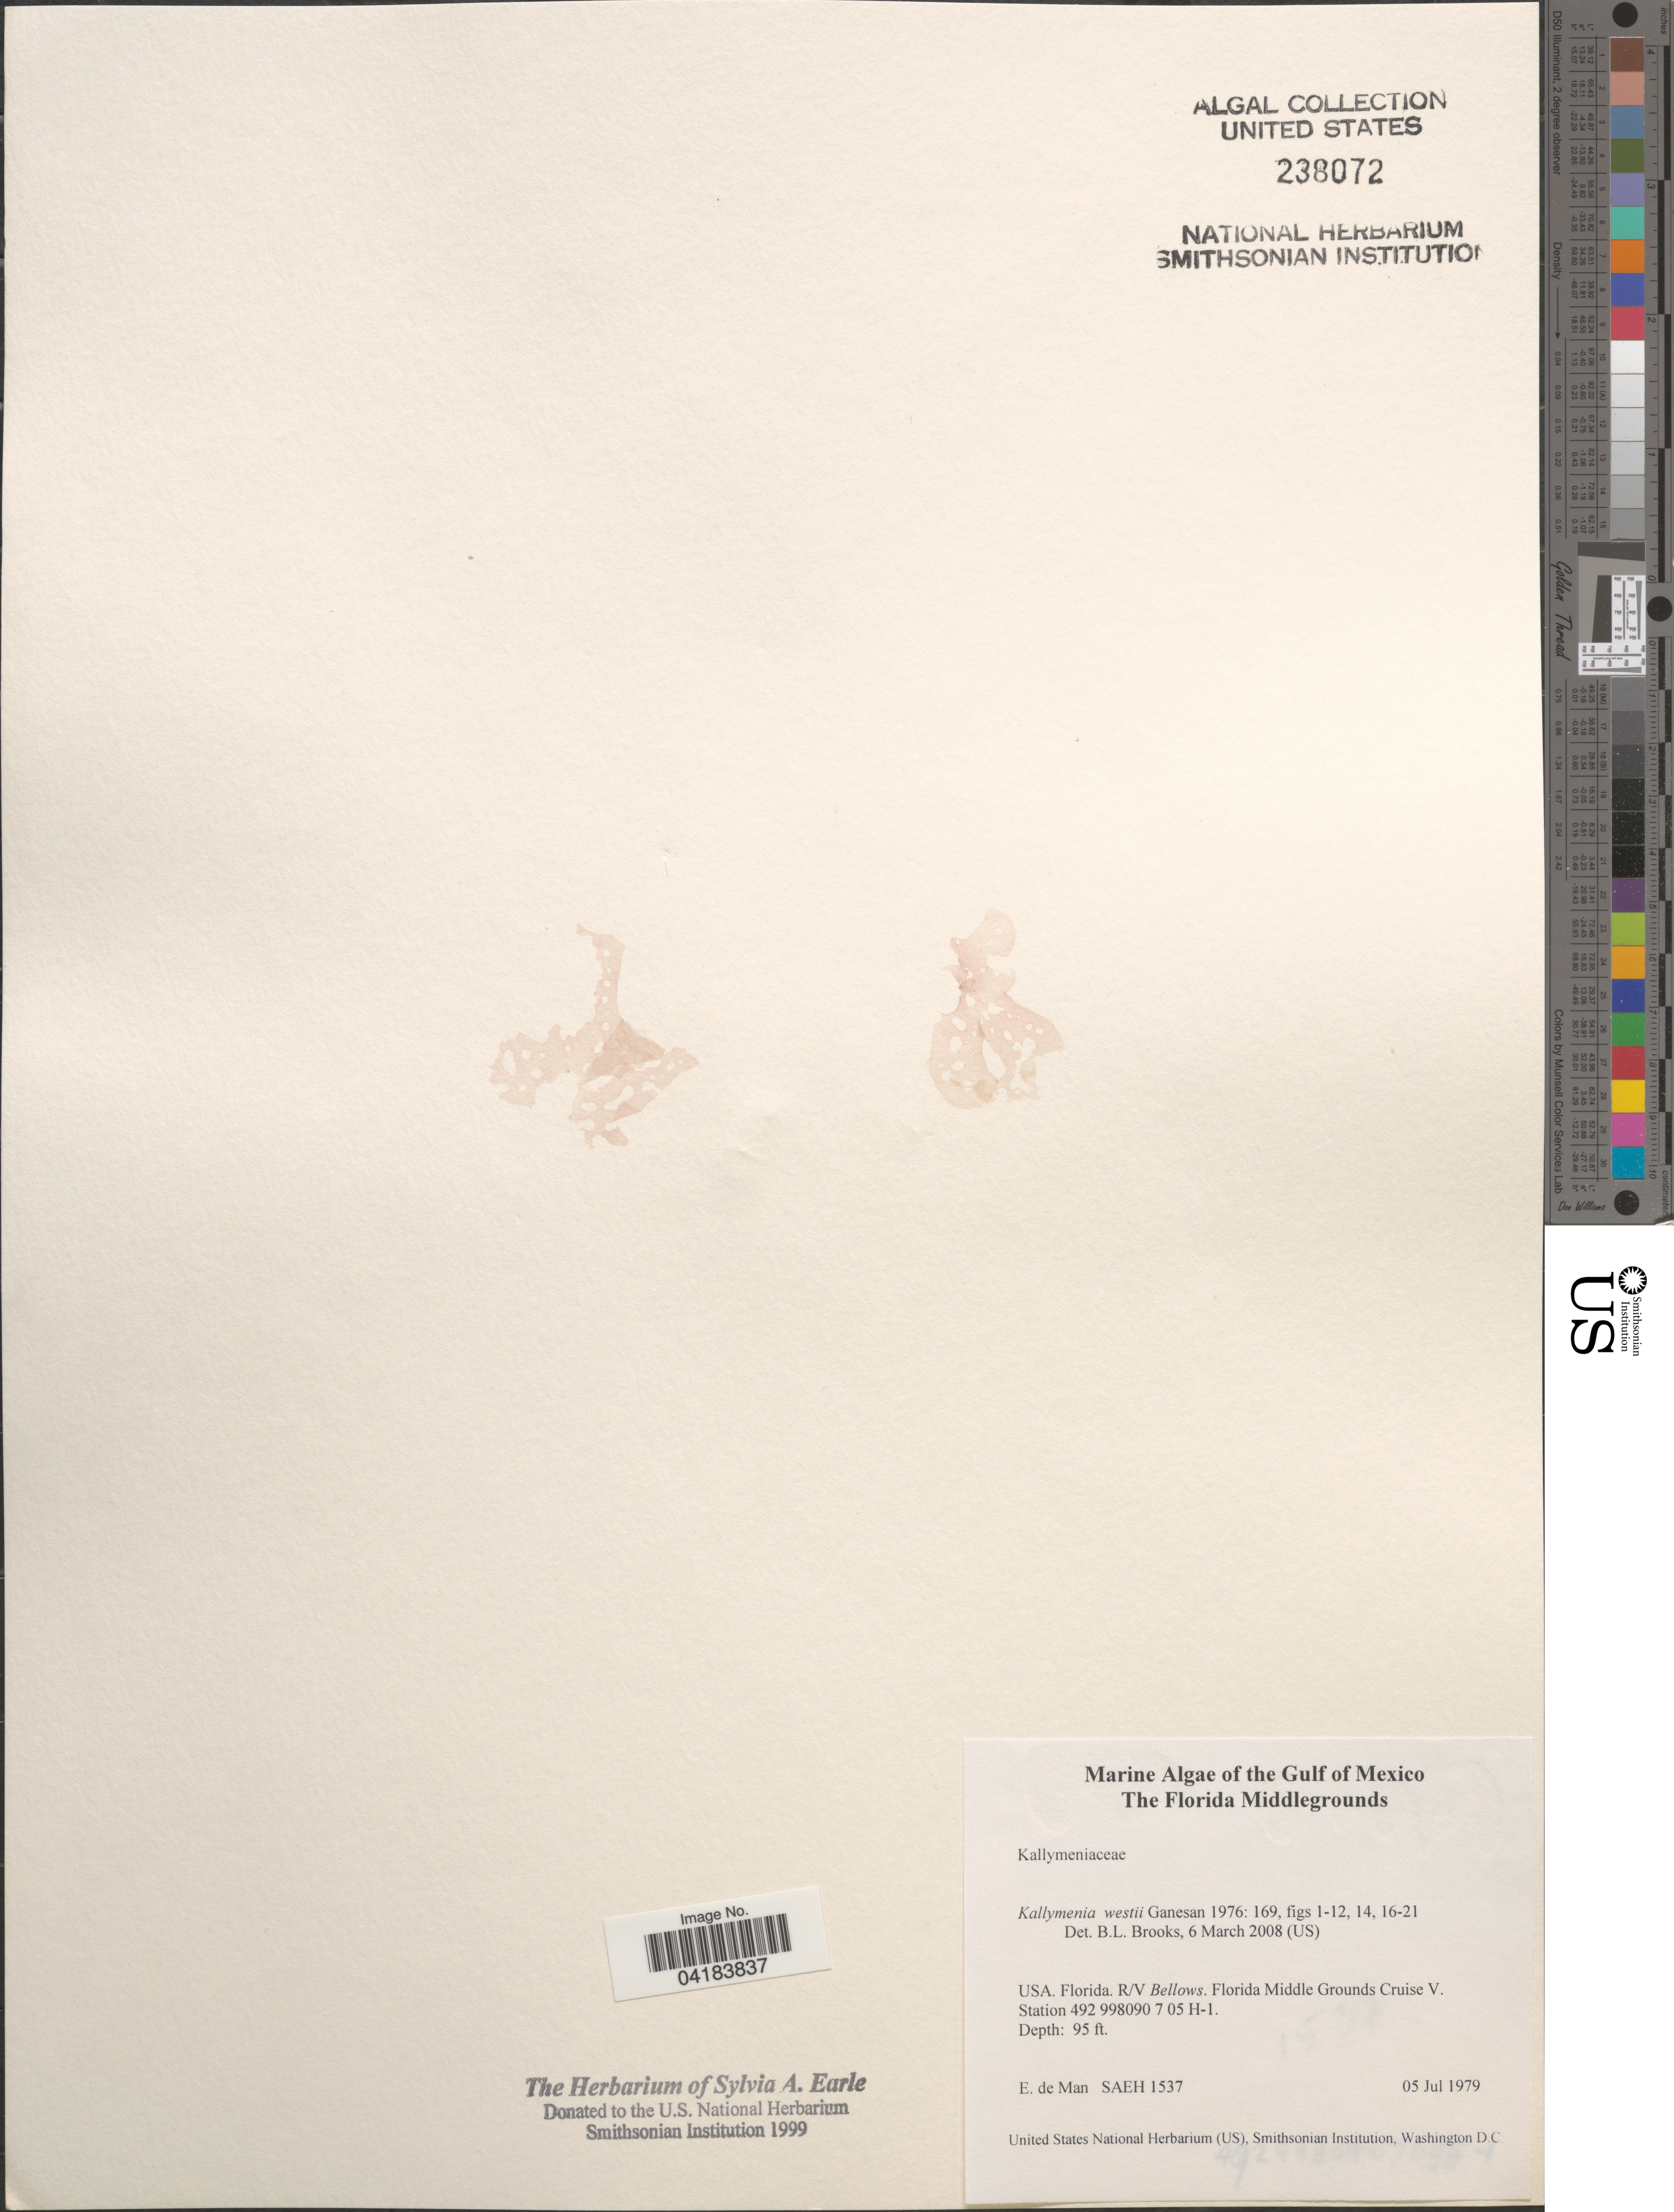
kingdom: Plantae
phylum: Rhodophyta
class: Florideophyceae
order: Gigartinales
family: Kallymeniaceae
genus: Austrokallymenia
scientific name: Austrokallymenia westii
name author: (Ganesan) C.W. Schneid. & G.W. Saunders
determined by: Algae name updating Project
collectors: E. de Man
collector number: SAEH1537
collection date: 1979-07-05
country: United States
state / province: Florida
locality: Gulf of Mexico. R/V Bellows. Florida Middle Grounds Cruise V. Station 492 998090 7 05 H-1.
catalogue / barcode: US 238072